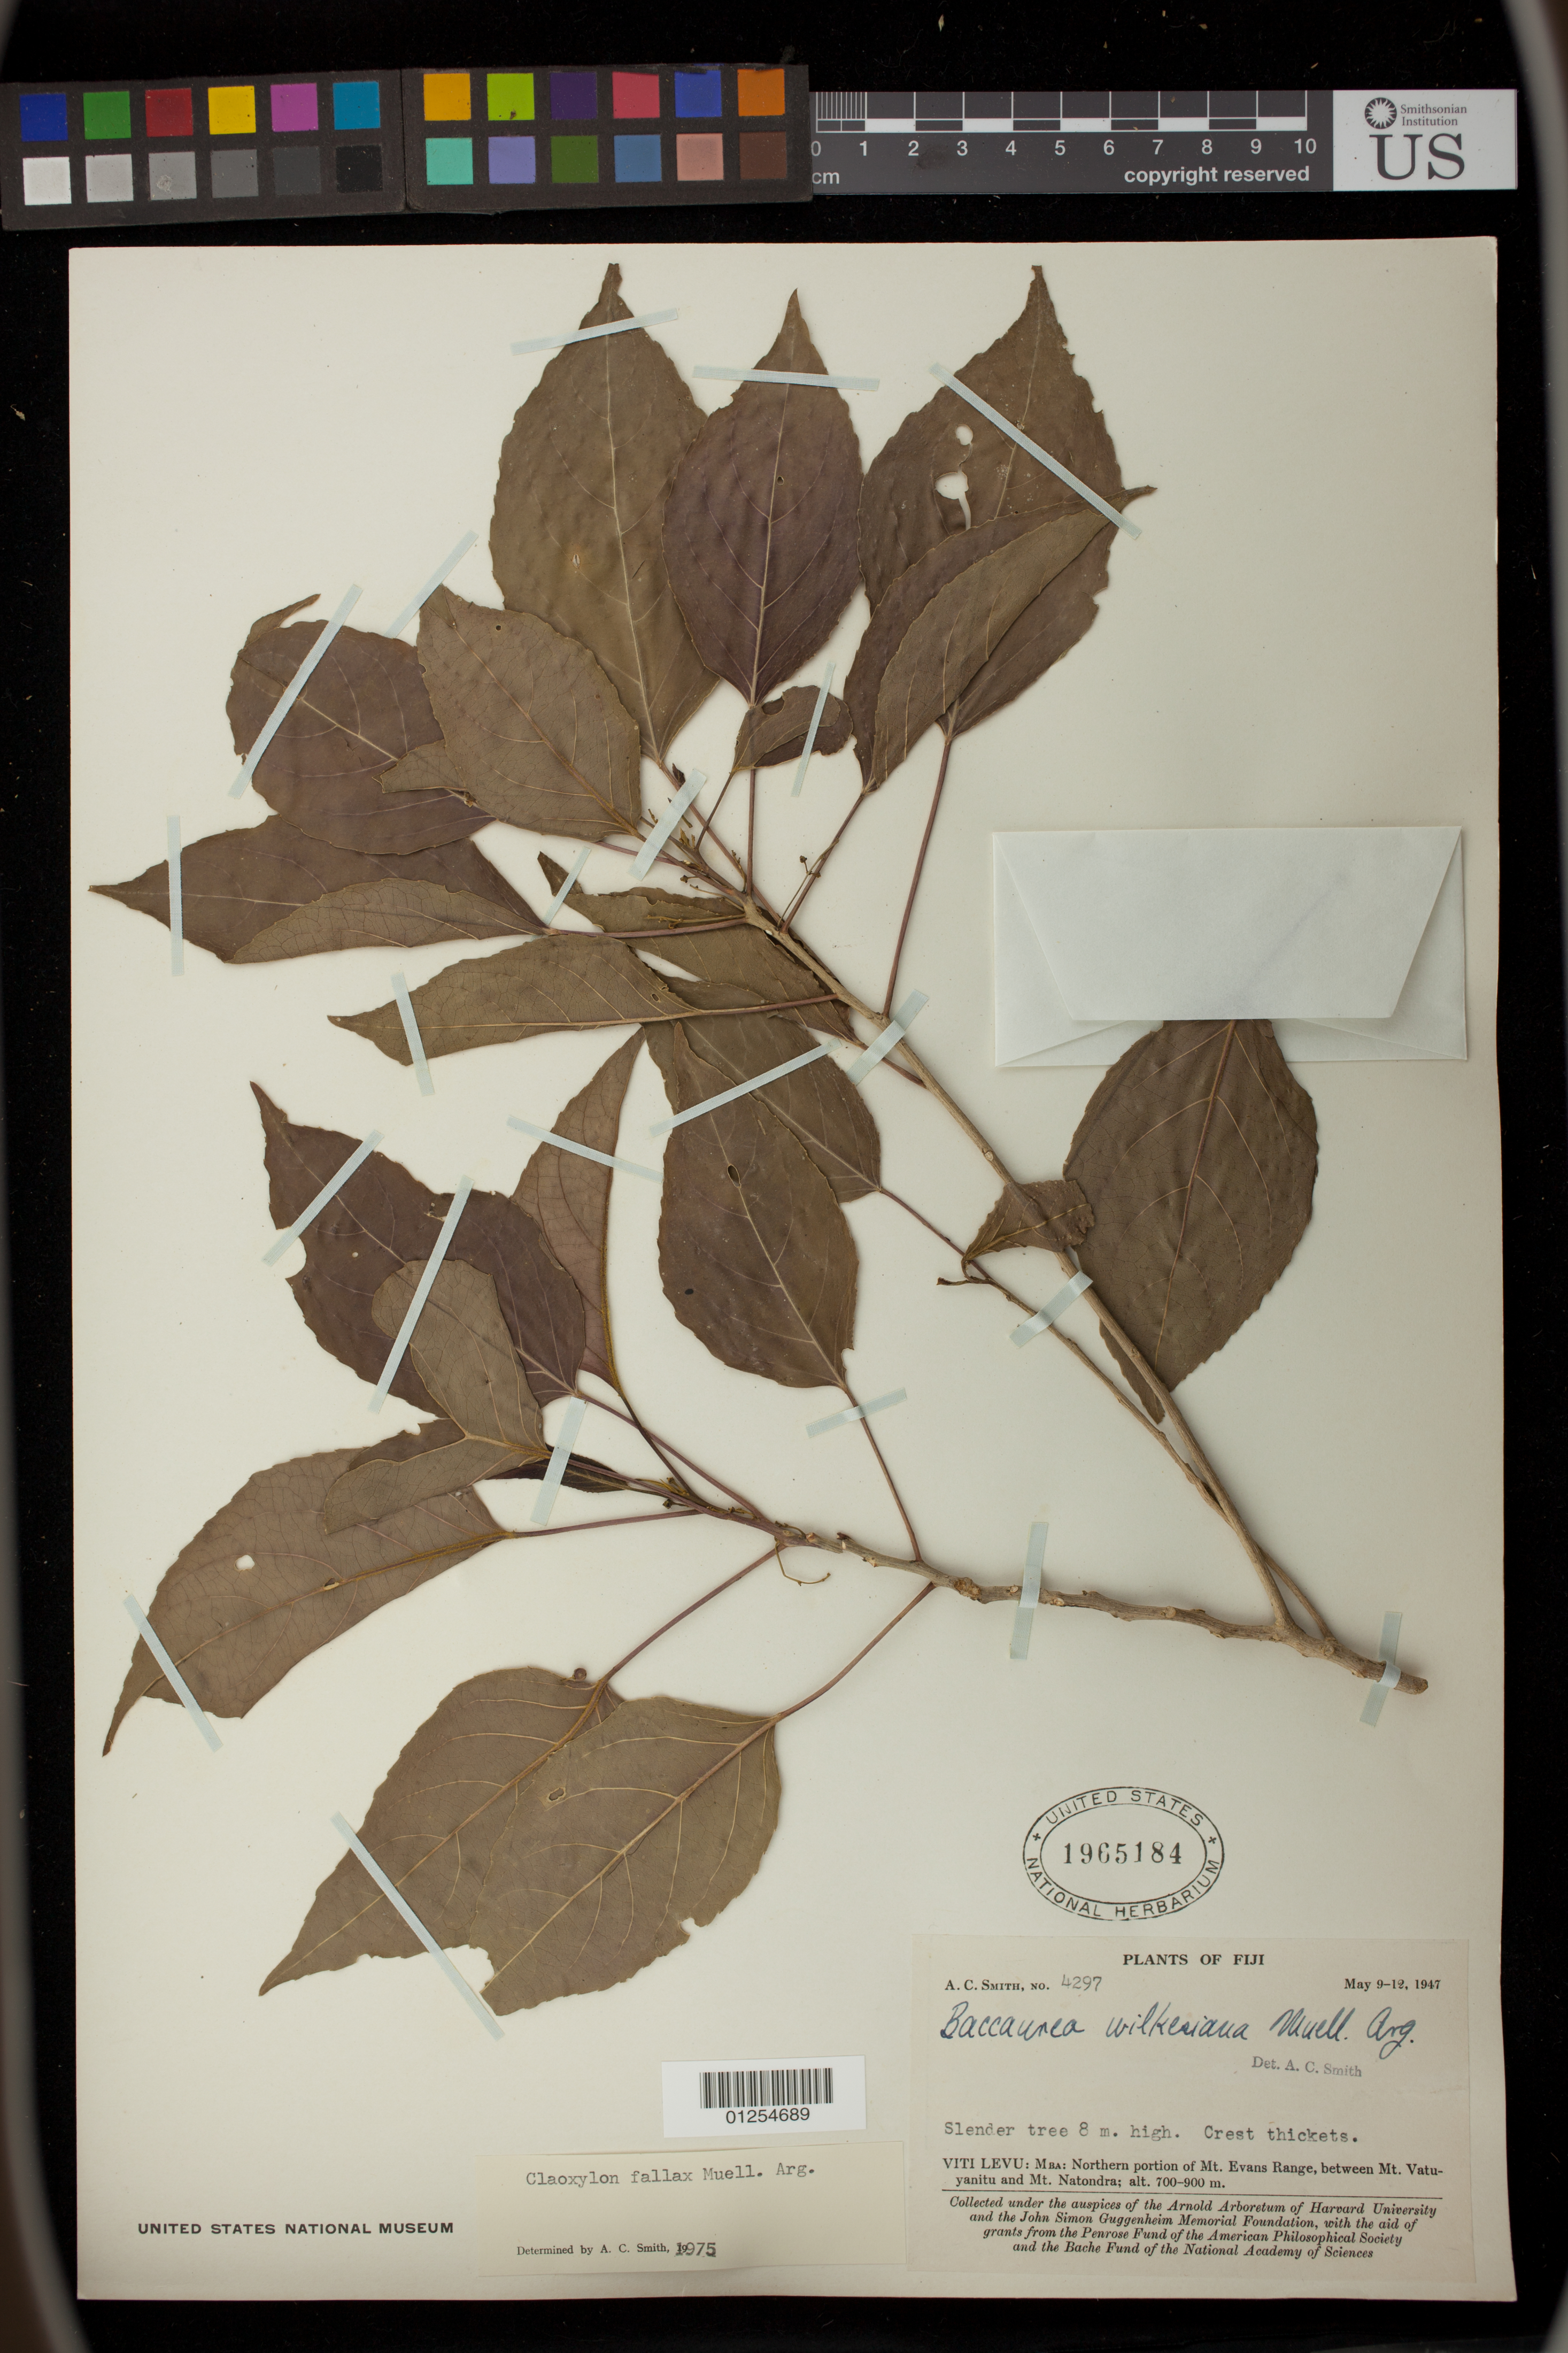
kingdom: Plantae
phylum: Tracheophyta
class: Magnoliopsida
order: Malpighiales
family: Euphorbiaceae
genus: Claoxylon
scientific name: Claoxylon fallax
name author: Müll. Arg.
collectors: A. C. Smith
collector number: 4297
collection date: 1947-05-09/1947-05-12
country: Fiji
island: Viti Levu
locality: MBA; Northern portion of Mt Evans Range, between Mt Vatuyanitu and Mt Natondra.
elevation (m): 700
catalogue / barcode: US 1965184